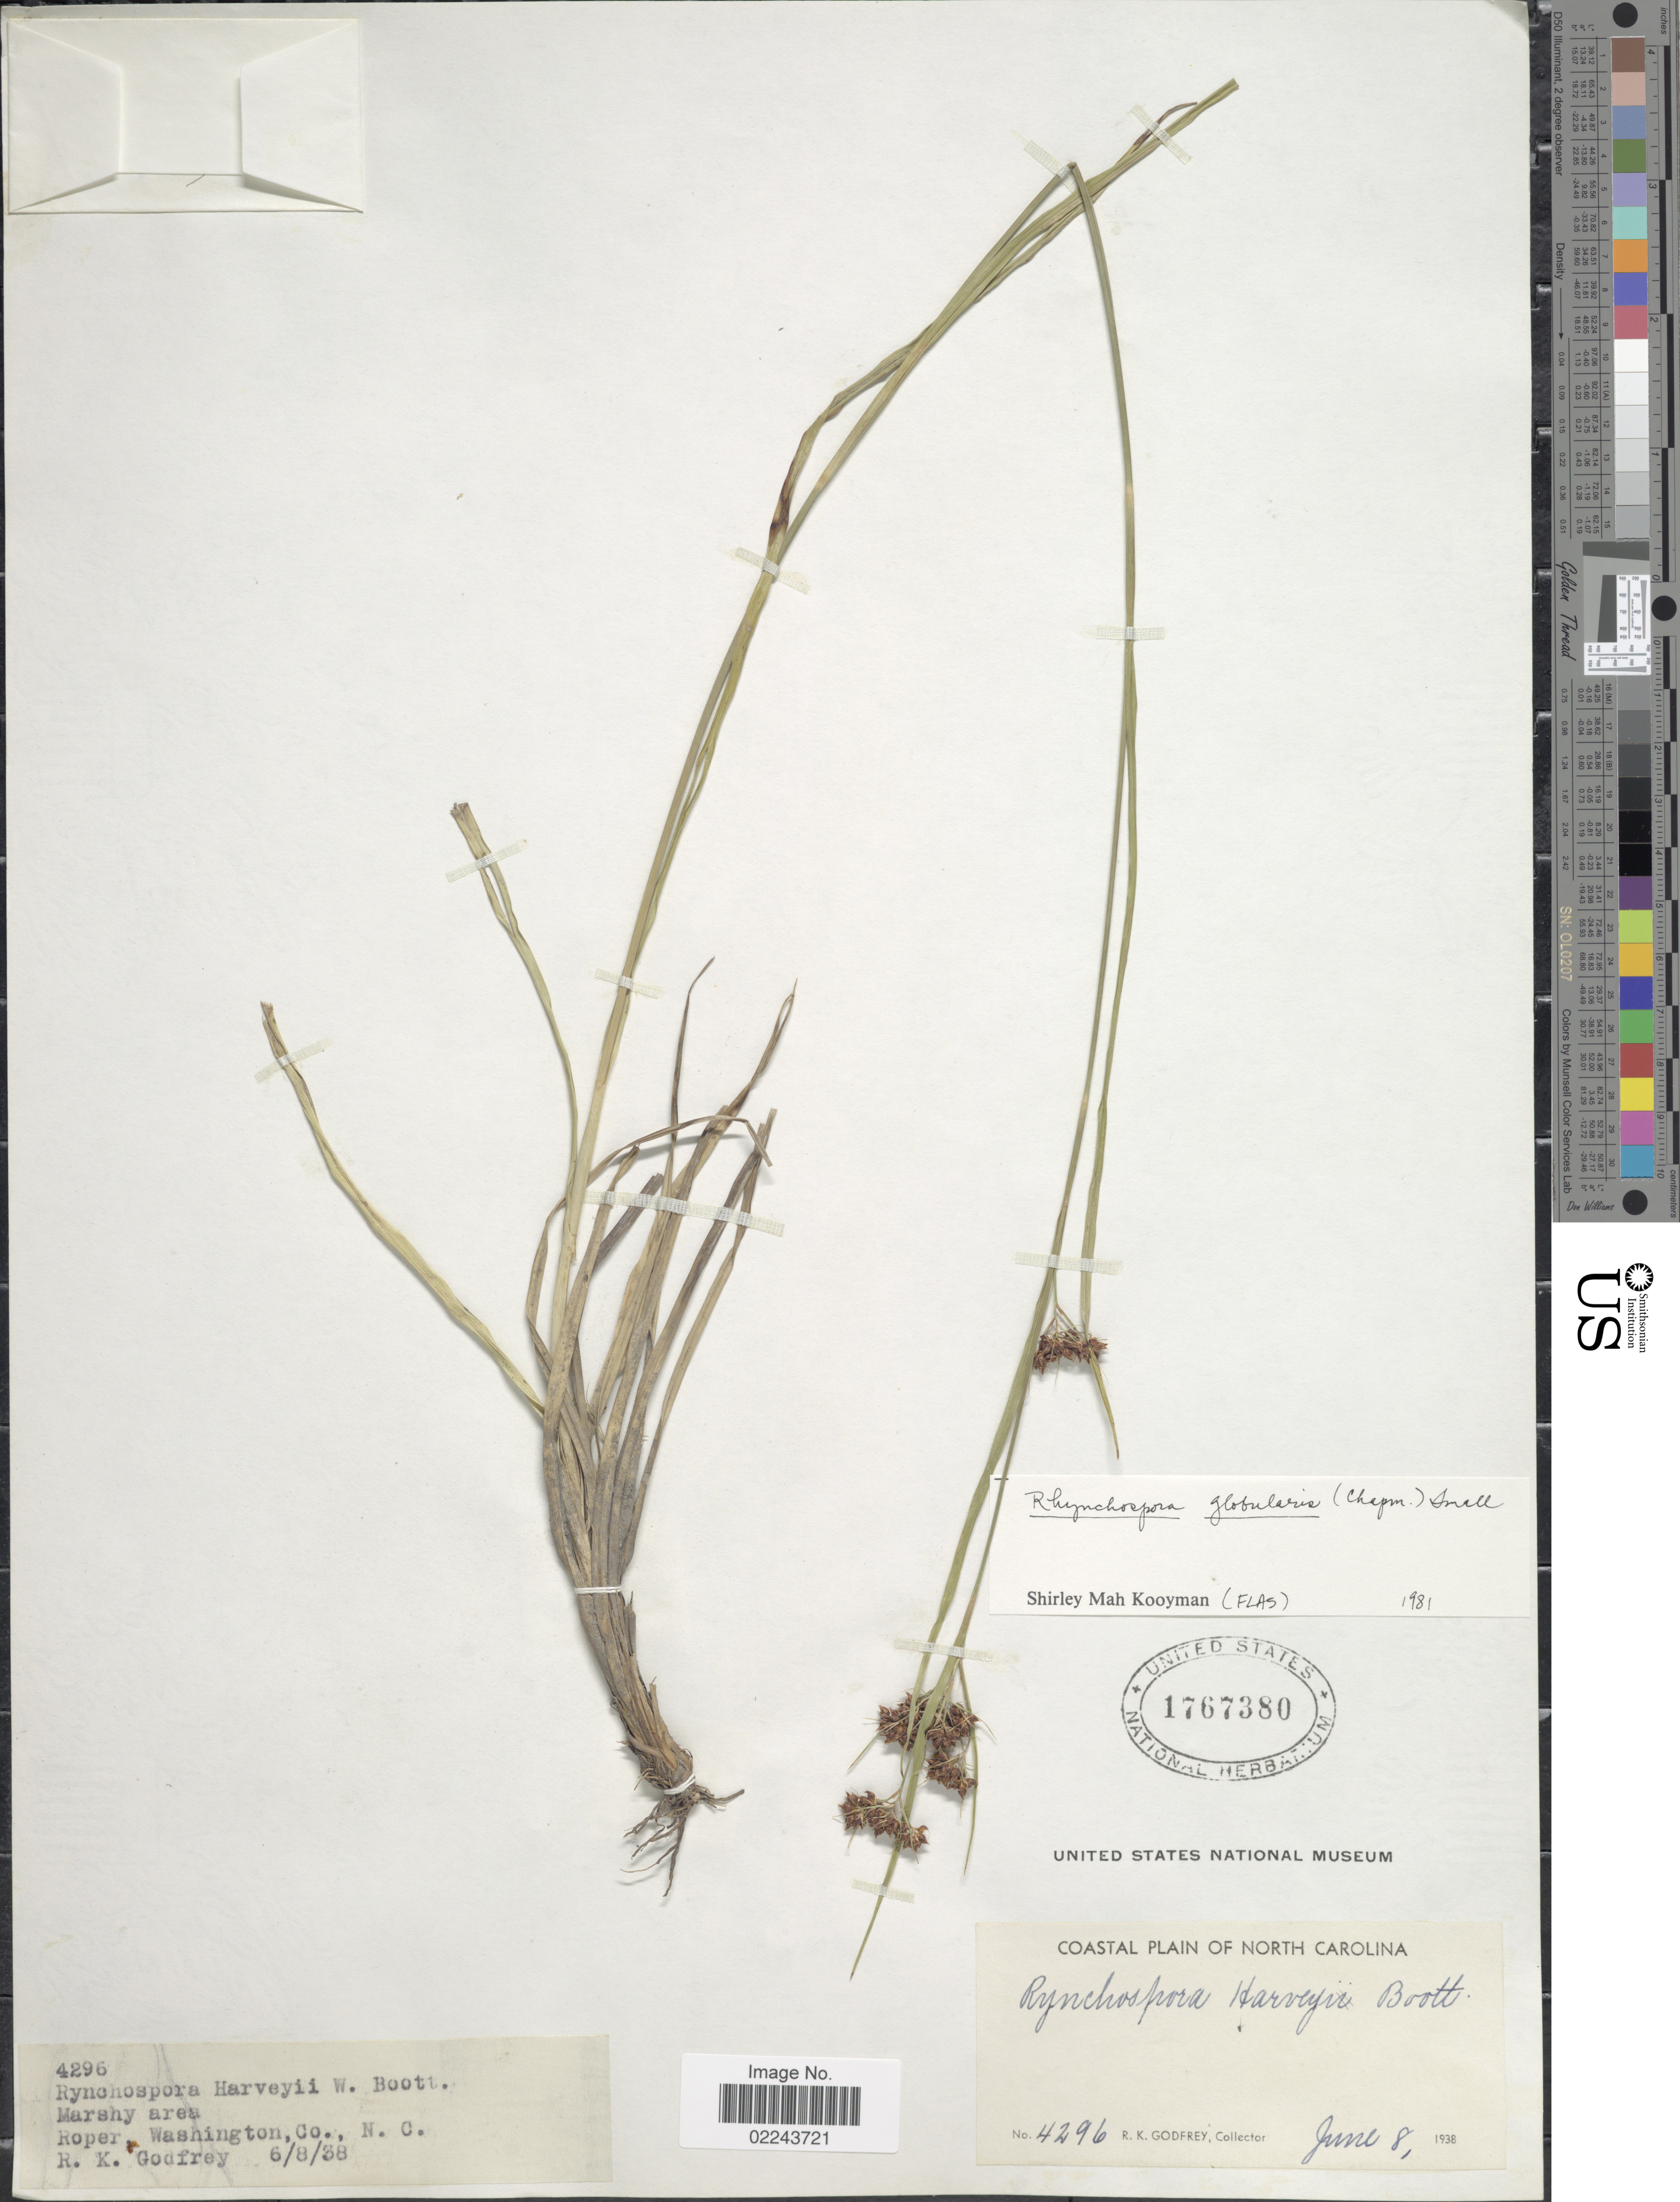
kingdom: Plantae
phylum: Tracheophyta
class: Liliopsida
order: Poales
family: Cyperaceae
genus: Rhynchospora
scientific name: Rhynchospora globularis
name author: (Chapm.) Small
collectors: R. K. Godfrey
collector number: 4296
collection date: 1938-06-08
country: United States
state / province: North Carolina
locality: Roper Washington Co., N.C.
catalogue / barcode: US 1767380